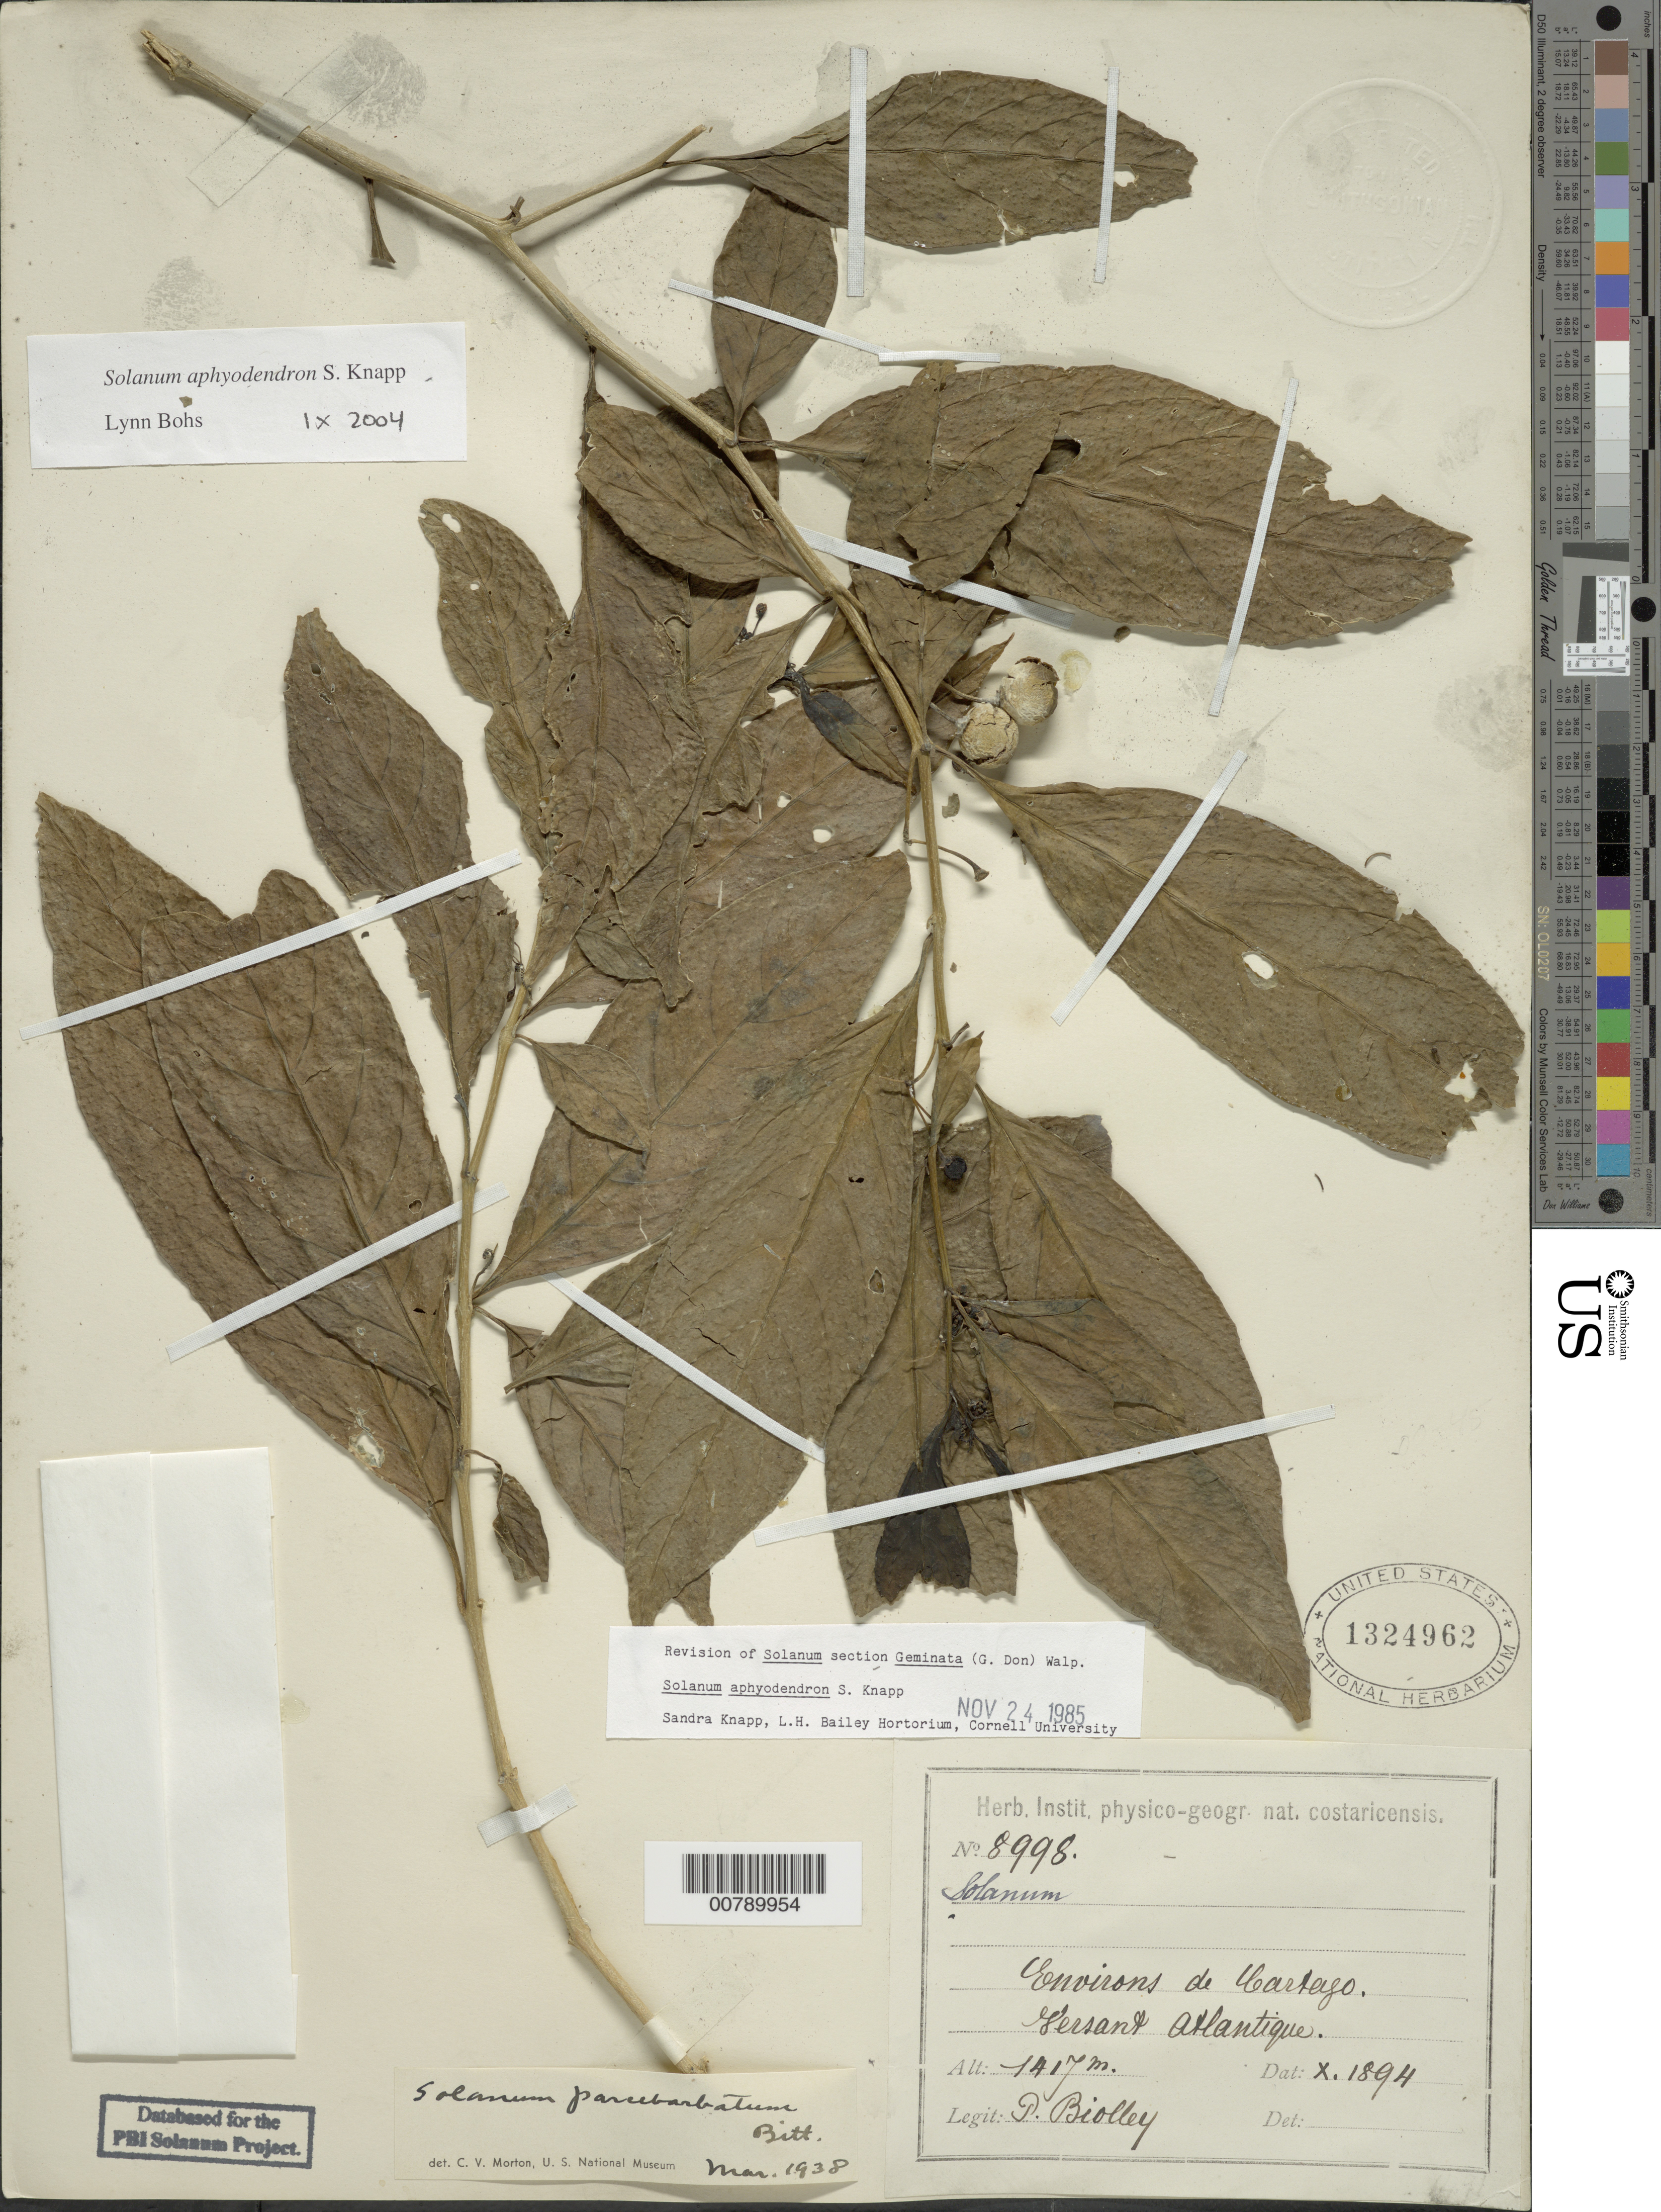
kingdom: Plantae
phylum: Tracheophyta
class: Magnoliopsida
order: Solanales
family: Solanaceae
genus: Solanum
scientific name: Solanum aphyodendron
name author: S. Knapp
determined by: Knapp, S. D.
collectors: P. Biolley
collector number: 8998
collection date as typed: Oct 1894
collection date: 1894-10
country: Costa Rica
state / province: Cartago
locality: Environs de Cartago, versant Atlantique.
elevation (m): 1417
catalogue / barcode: US 1324962